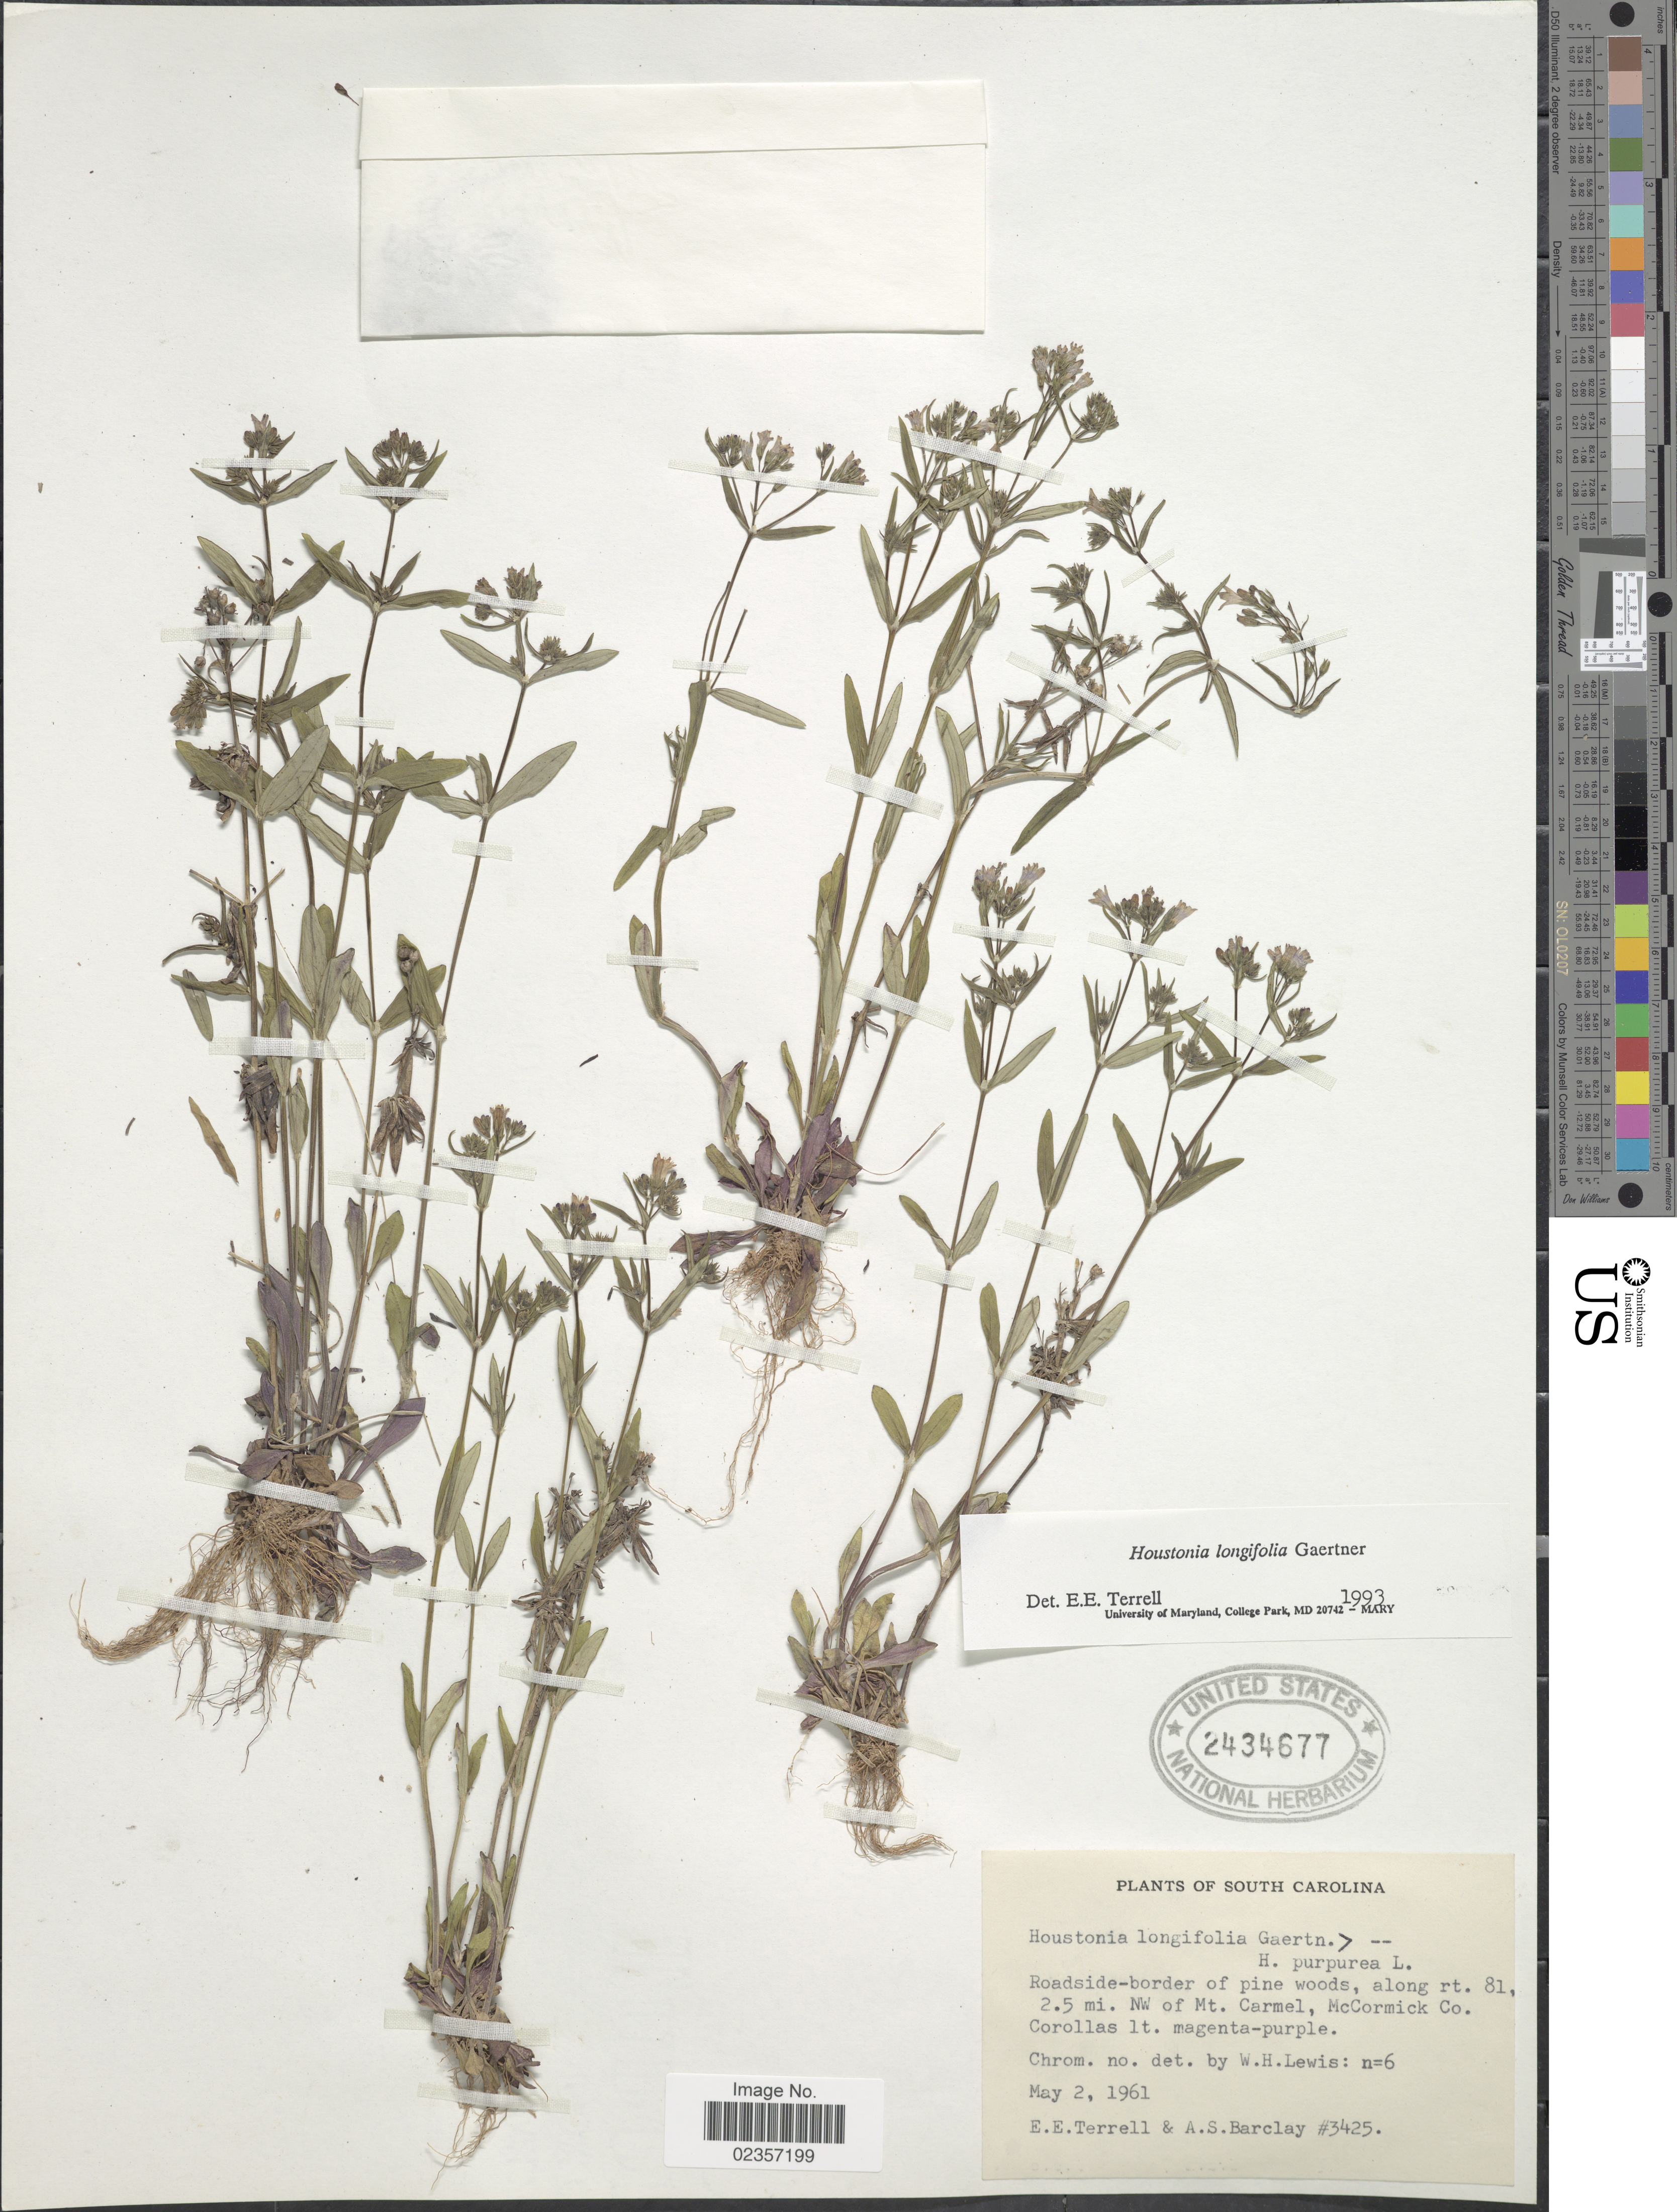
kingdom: Plantae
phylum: Tracheophyta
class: Magnoliopsida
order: Gentianales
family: Rubiaceae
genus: Houstonia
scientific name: Houstonia longifolia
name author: Gaertn.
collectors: E. E. Terrell & A. S. Barclay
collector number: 3425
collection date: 1961-05-02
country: United States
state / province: South Carolina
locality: Roadside-border of pine woods, along rt. 81, 2.5 mi NW of Mt Carmel, McCormick Co.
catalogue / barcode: US 2434677